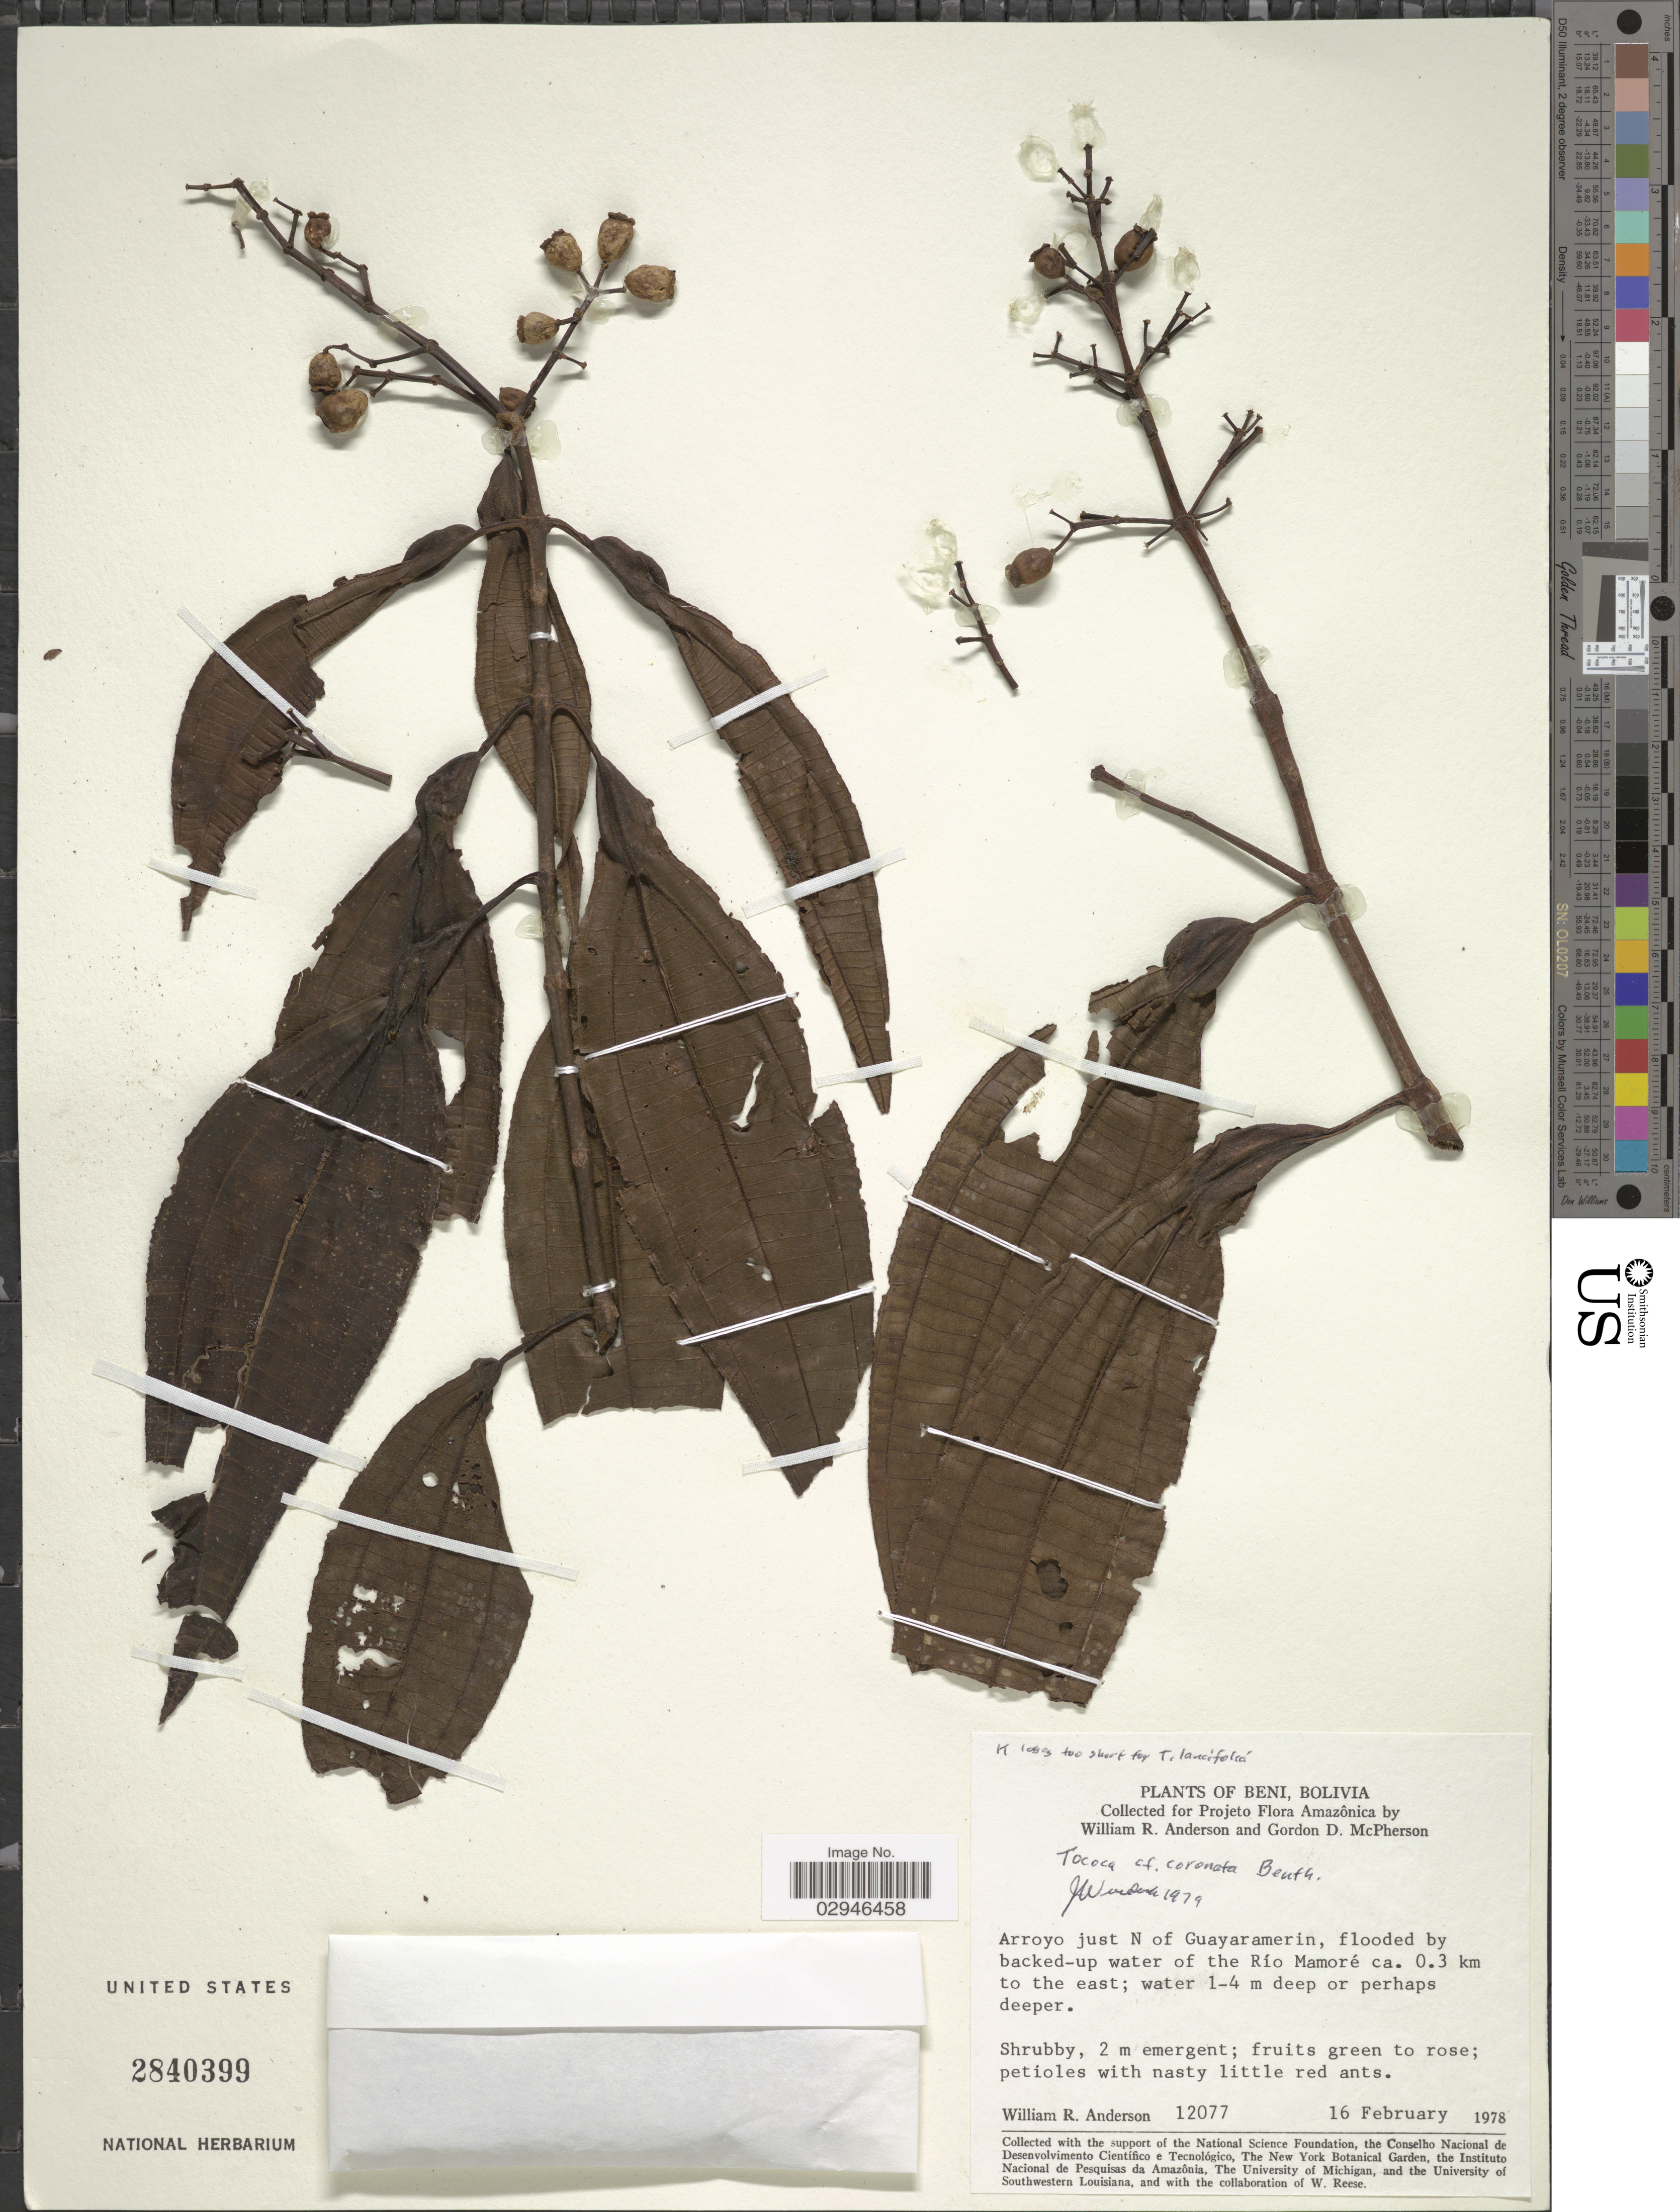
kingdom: Plantae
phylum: Tracheophyta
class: Magnoliopsida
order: Myrtales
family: Melastomataceae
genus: Tococa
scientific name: Tococa coronata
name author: Benth.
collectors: W. R. Anderson & G. D. McPherson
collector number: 12077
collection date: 1978-02-16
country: Bolivia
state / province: Beni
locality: Arroyo just N of Guayaramerin, flooded by back-up water of the Río Mamoré ca. 0.3 km to the east.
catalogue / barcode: US 2840399